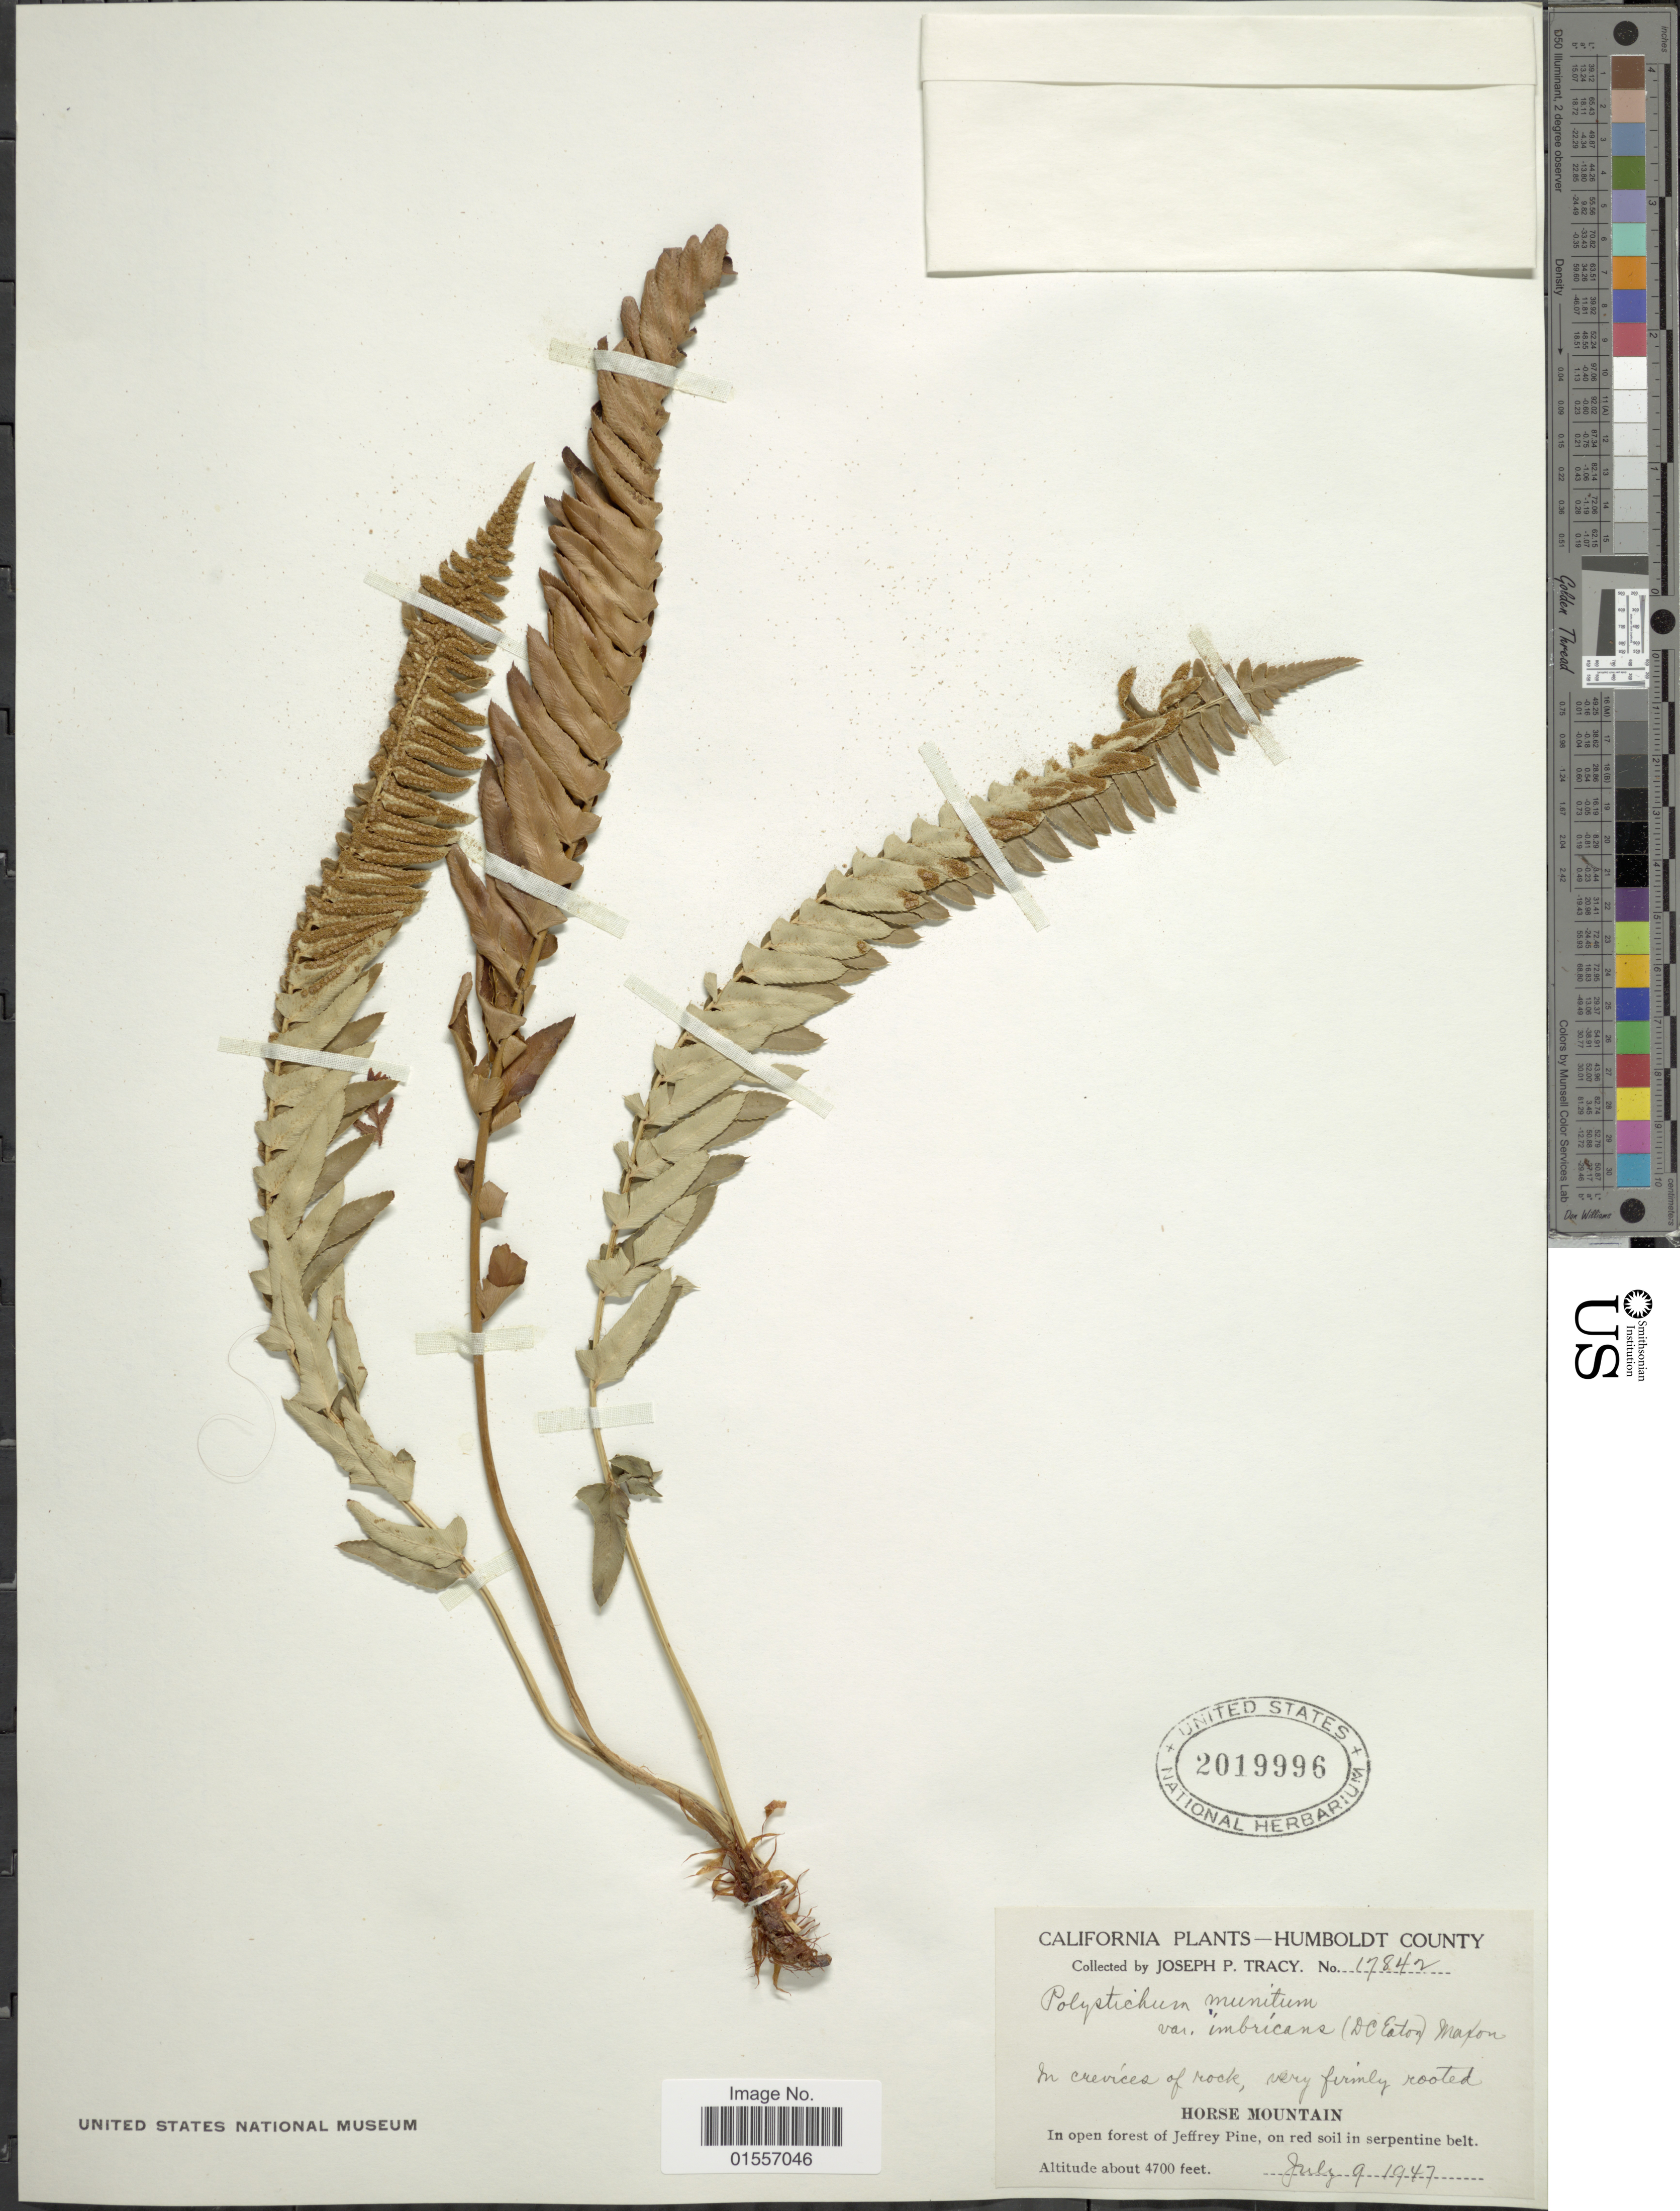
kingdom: Plantae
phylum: Tracheophyta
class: Polypodiopsida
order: Polypodiales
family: Dryopteridaceae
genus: Polystichum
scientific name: Polystichum imbricans subsp. imbricans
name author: (D.C. Eaton) D.H. Wagner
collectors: J. Tracy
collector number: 17842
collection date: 1947-07-09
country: United States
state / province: California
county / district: Humboldt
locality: Humboldt County, Horse Mountain, In open forest of Jeffrey Pine, on red soil in serpentine belt.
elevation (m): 1433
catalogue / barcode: US 2019996